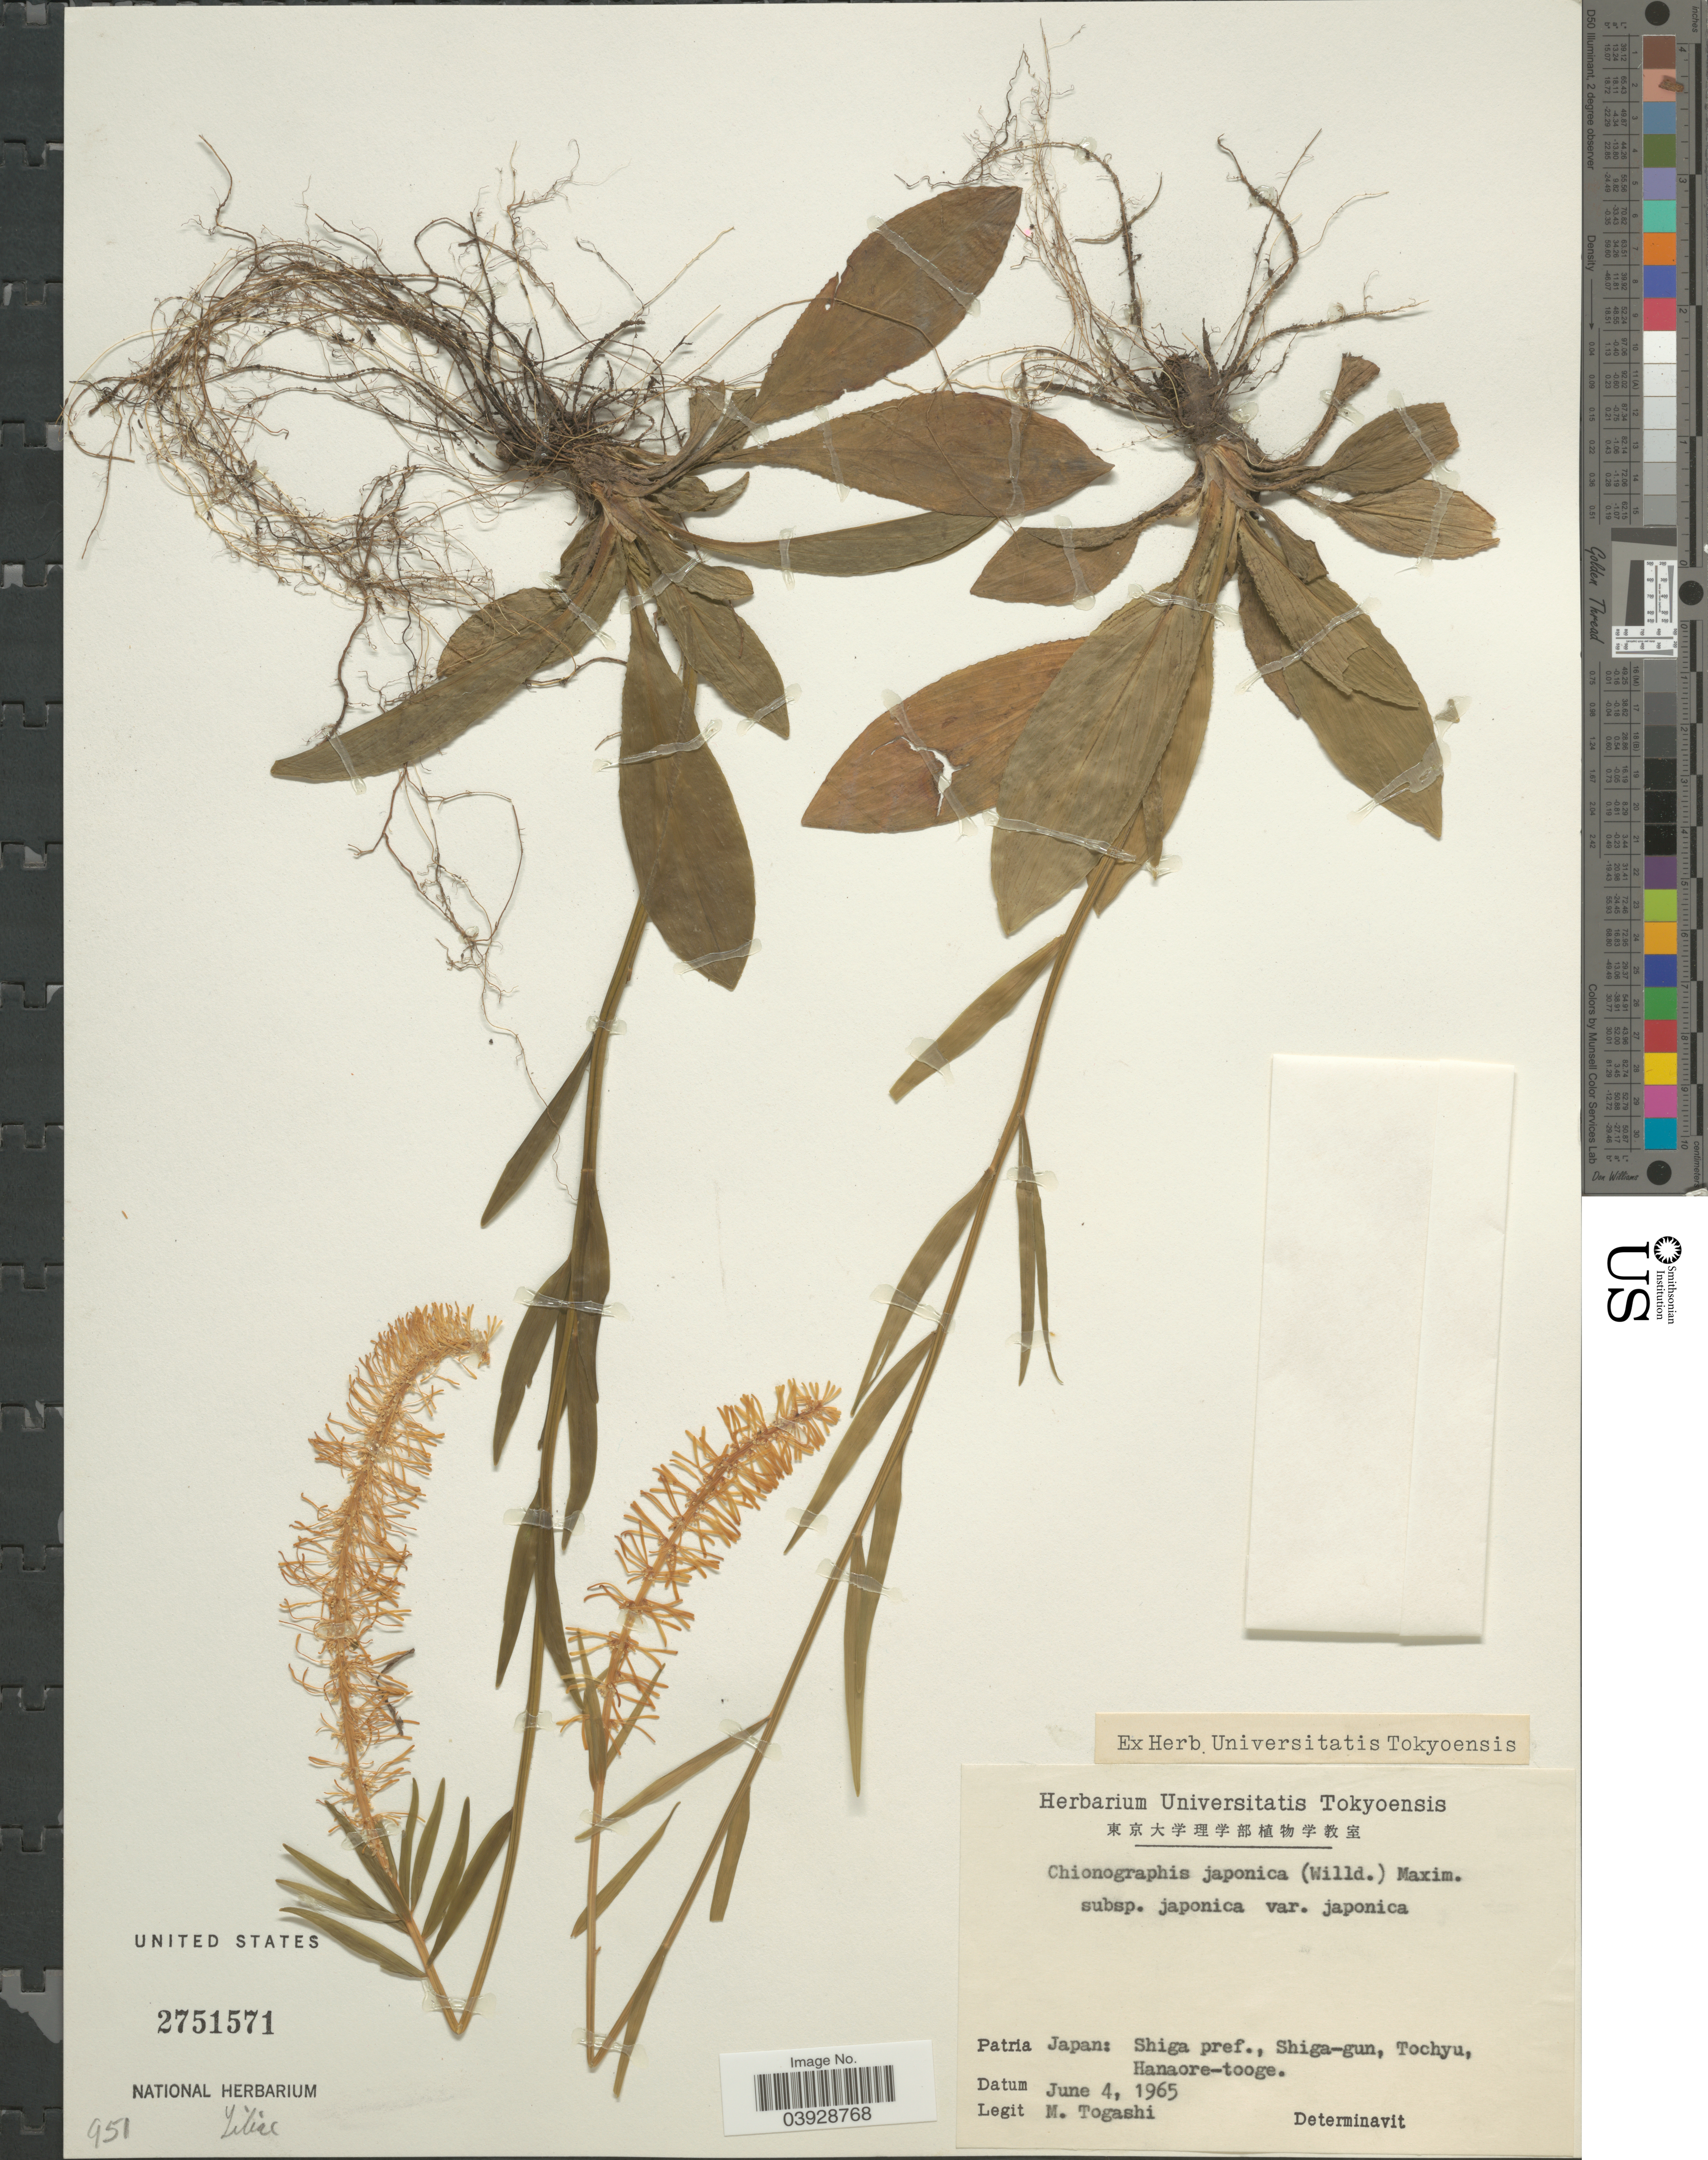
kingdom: Plantae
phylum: Tracheophyta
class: Liliopsida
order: Liliales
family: Melanthiaceae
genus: Chionographis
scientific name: Chionographis japonica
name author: Maxim.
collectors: M. Togashi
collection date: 1965-06-04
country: Japan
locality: Shiga pref., Shiga-gun, Tochyu, Hanaore-tooge.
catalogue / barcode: US 2751571